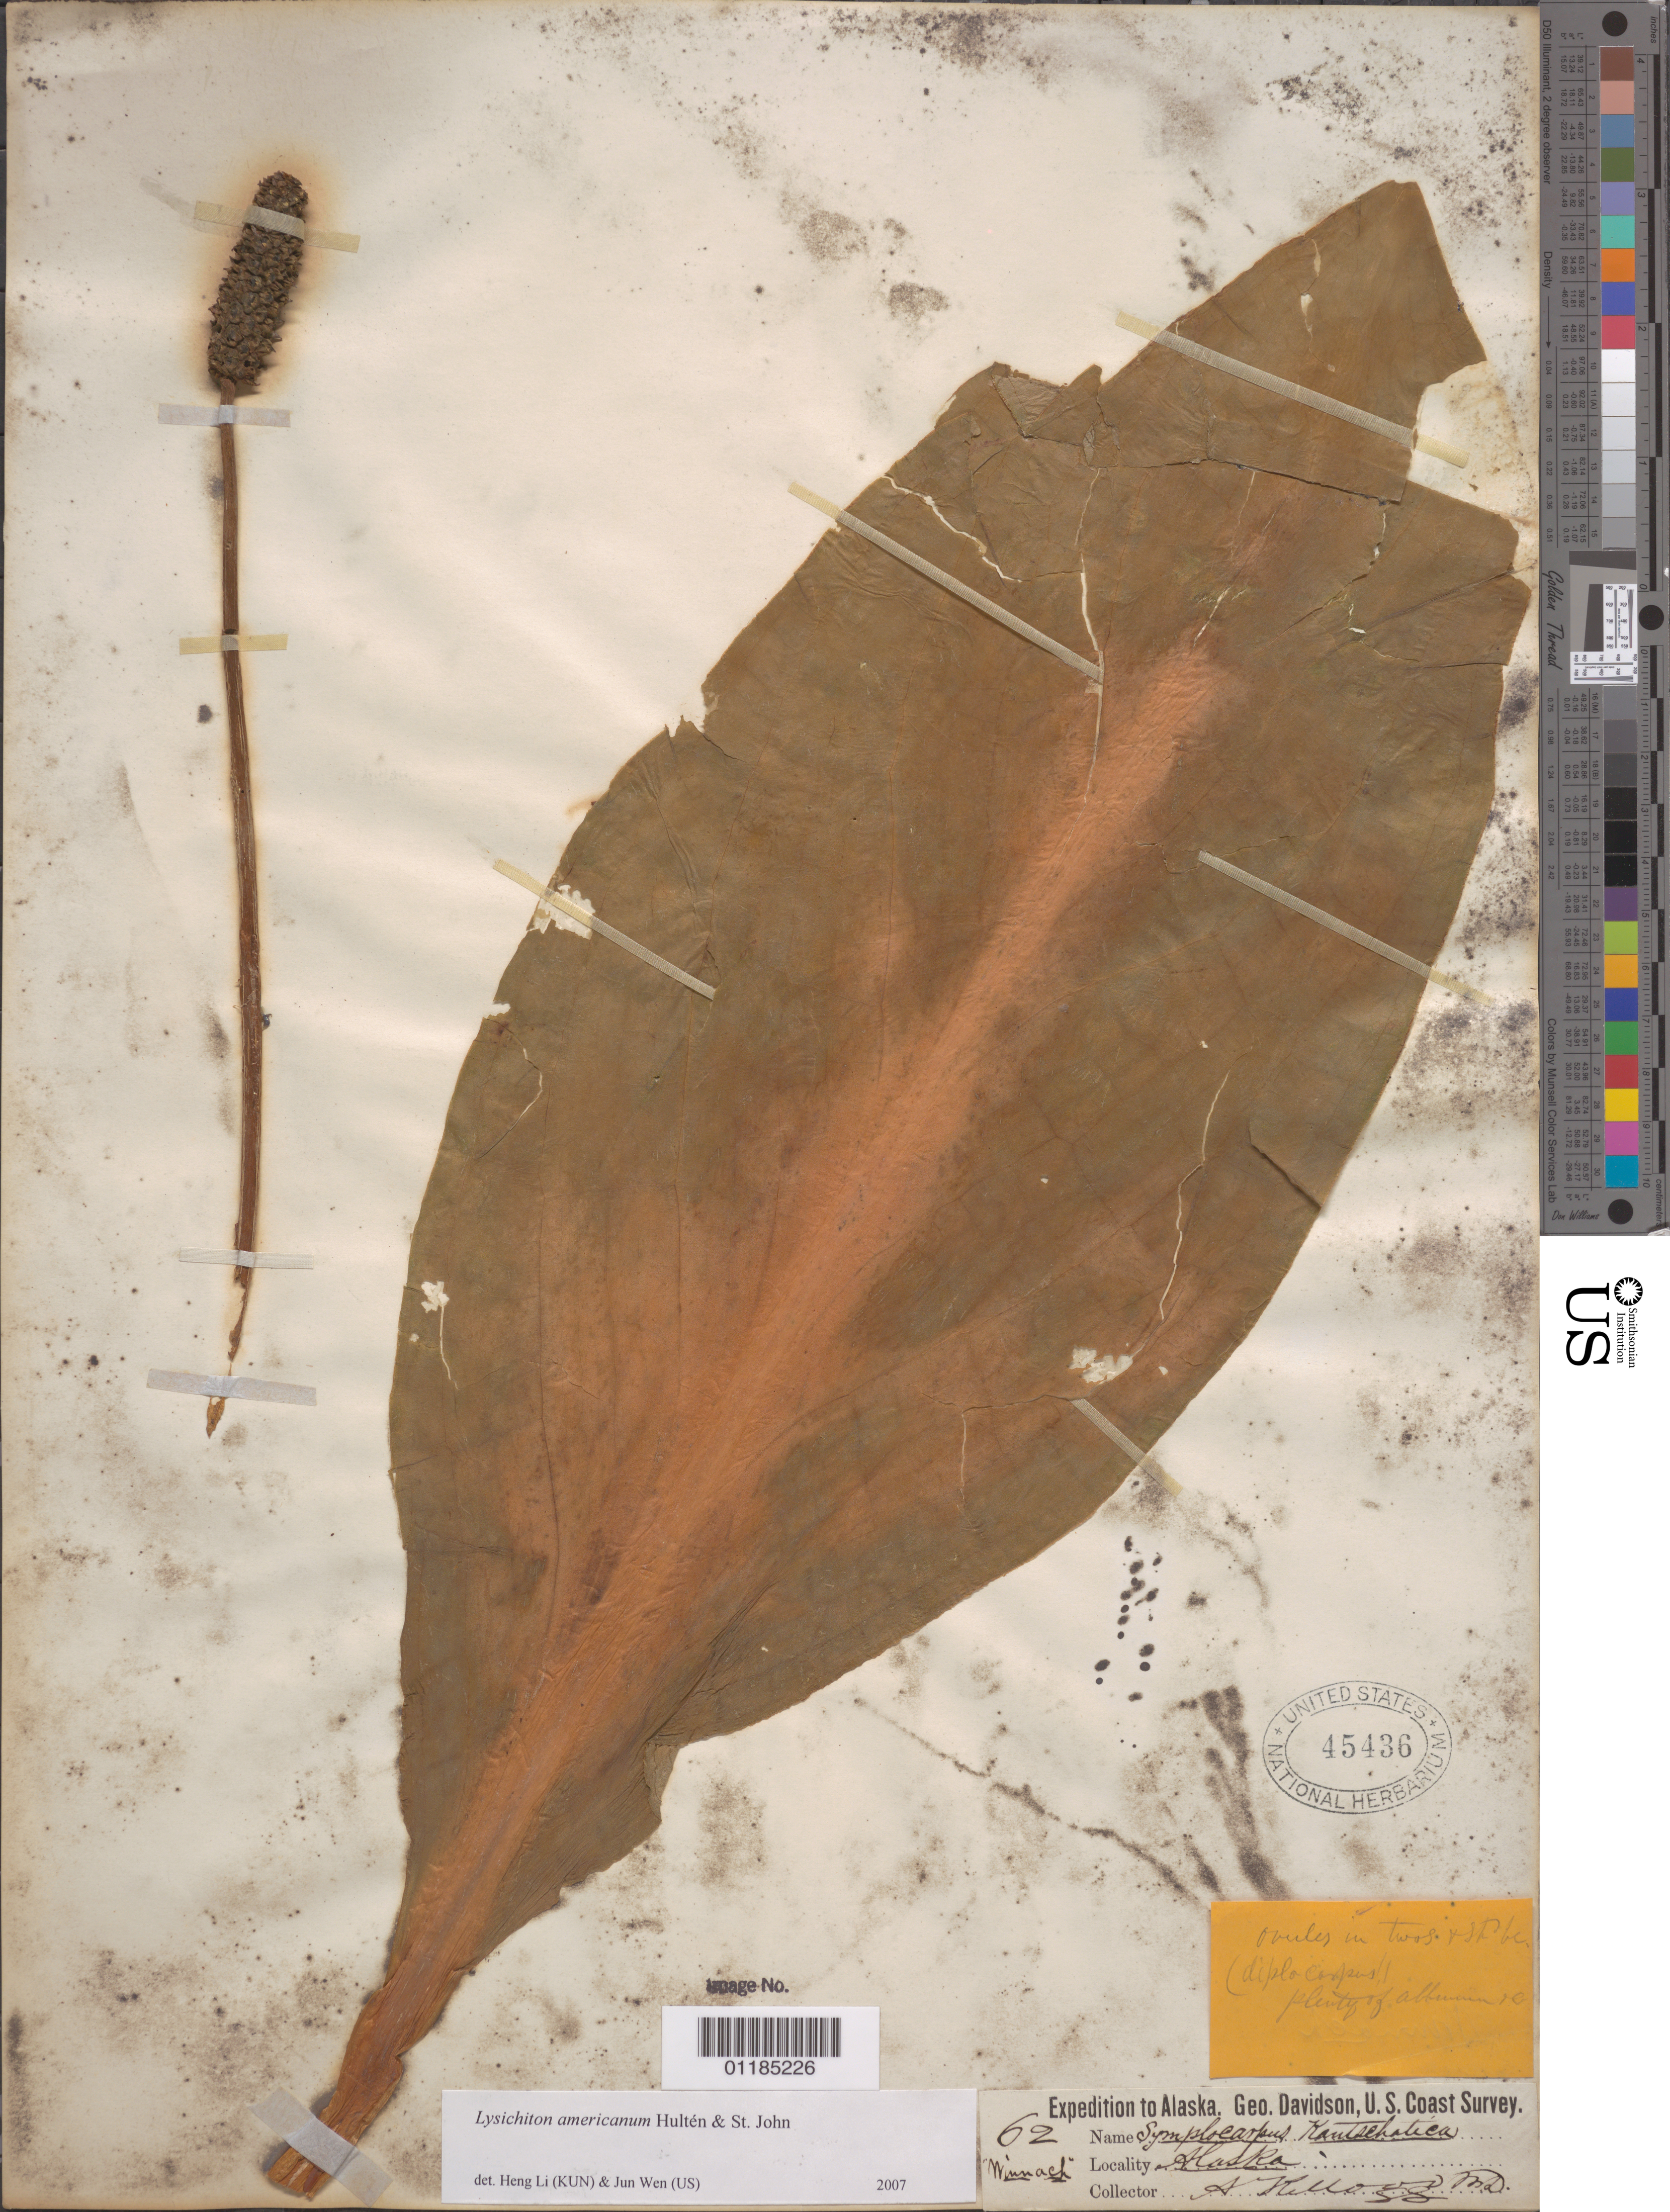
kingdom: Plantae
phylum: Tracheophyta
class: Liliopsida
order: Alismatales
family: Araceae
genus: Lysichiton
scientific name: Lysichiton americanus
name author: Hultén & H. St. John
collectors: A. Kellogg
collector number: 62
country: United States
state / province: Alaska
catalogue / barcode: US 45436